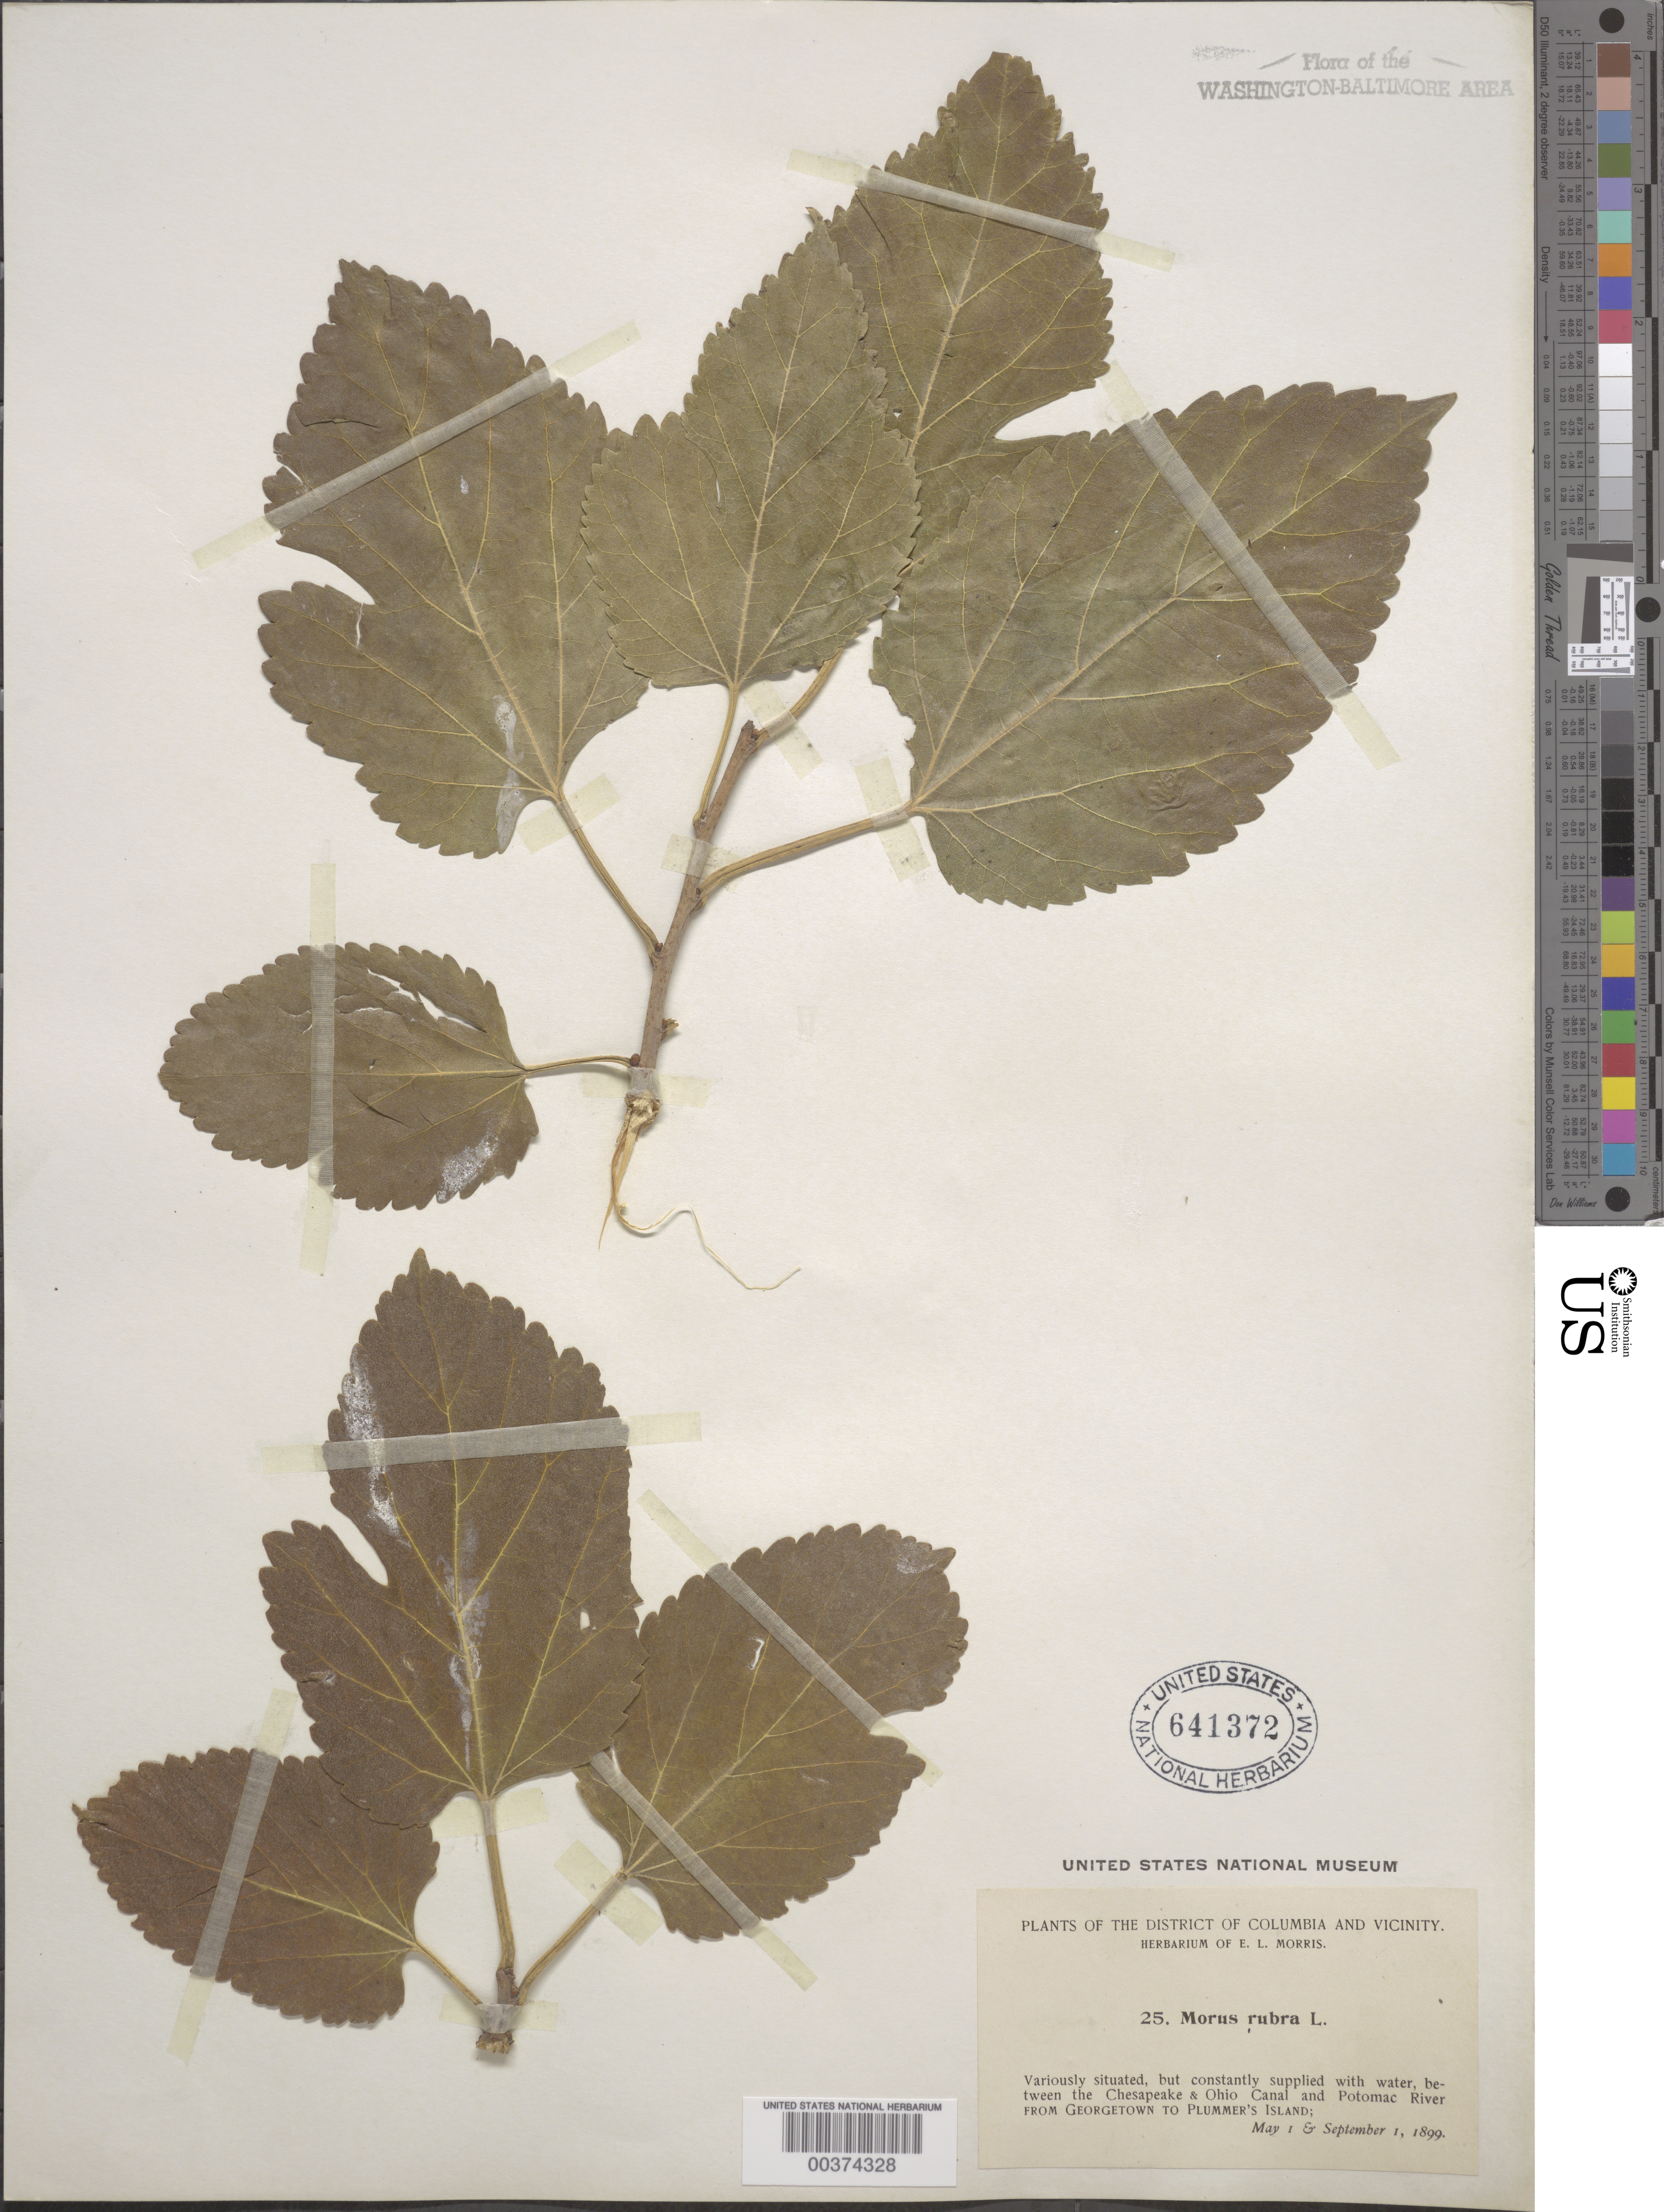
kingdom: Plantae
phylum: Tracheophyta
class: Magnoliopsida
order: Rosales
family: Moraceae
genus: Morus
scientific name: Morus rubra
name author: L.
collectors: E. L. Morris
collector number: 25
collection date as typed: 01 May 1899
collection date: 1899-05-01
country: United States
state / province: District of Columbia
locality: From Georgetown to Plummers Island, between the river and canal C. & O. Canal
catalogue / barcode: US 641372